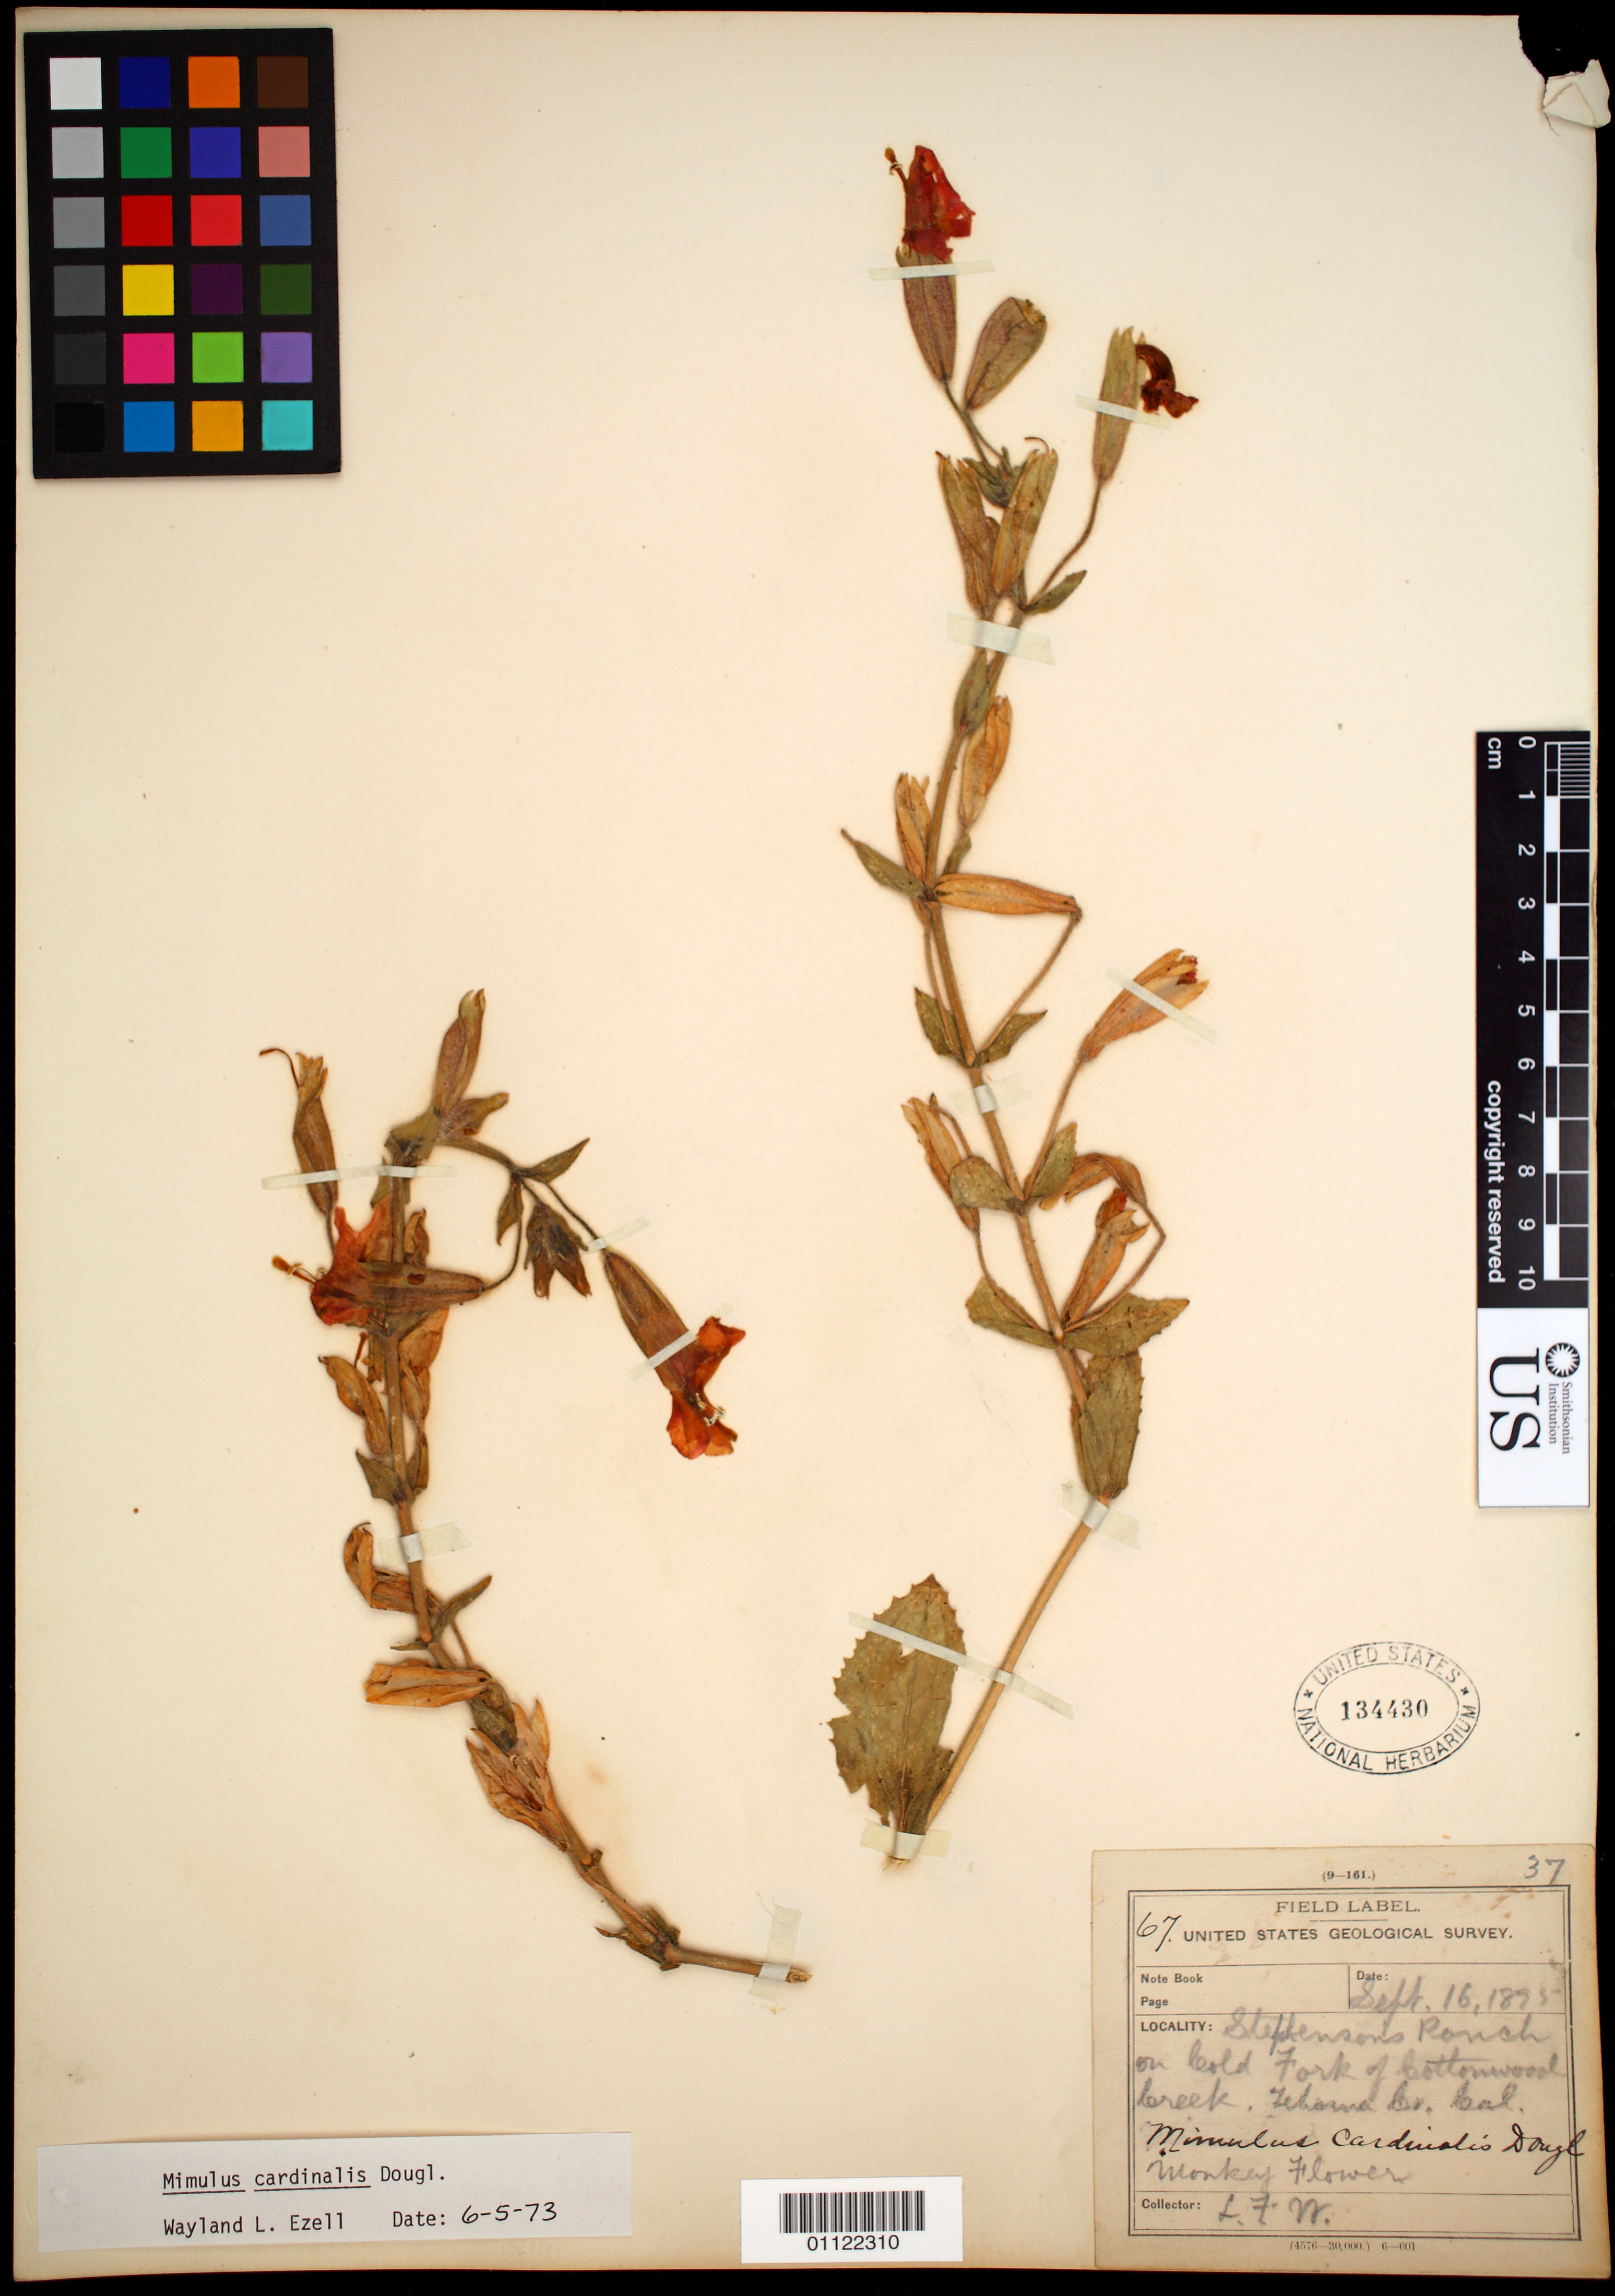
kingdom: Plantae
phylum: Tracheophyta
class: Magnoliopsida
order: Lamiales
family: Phrymaceae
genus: Mimulus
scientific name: Mimulus cardinalis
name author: Douglas ex Benth.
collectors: L. F. Ward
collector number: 67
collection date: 1895-09-16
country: United States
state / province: California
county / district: Tehama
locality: Stephenson's Ranch on Cold Fork of Cottonwood Creek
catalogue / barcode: US 134430